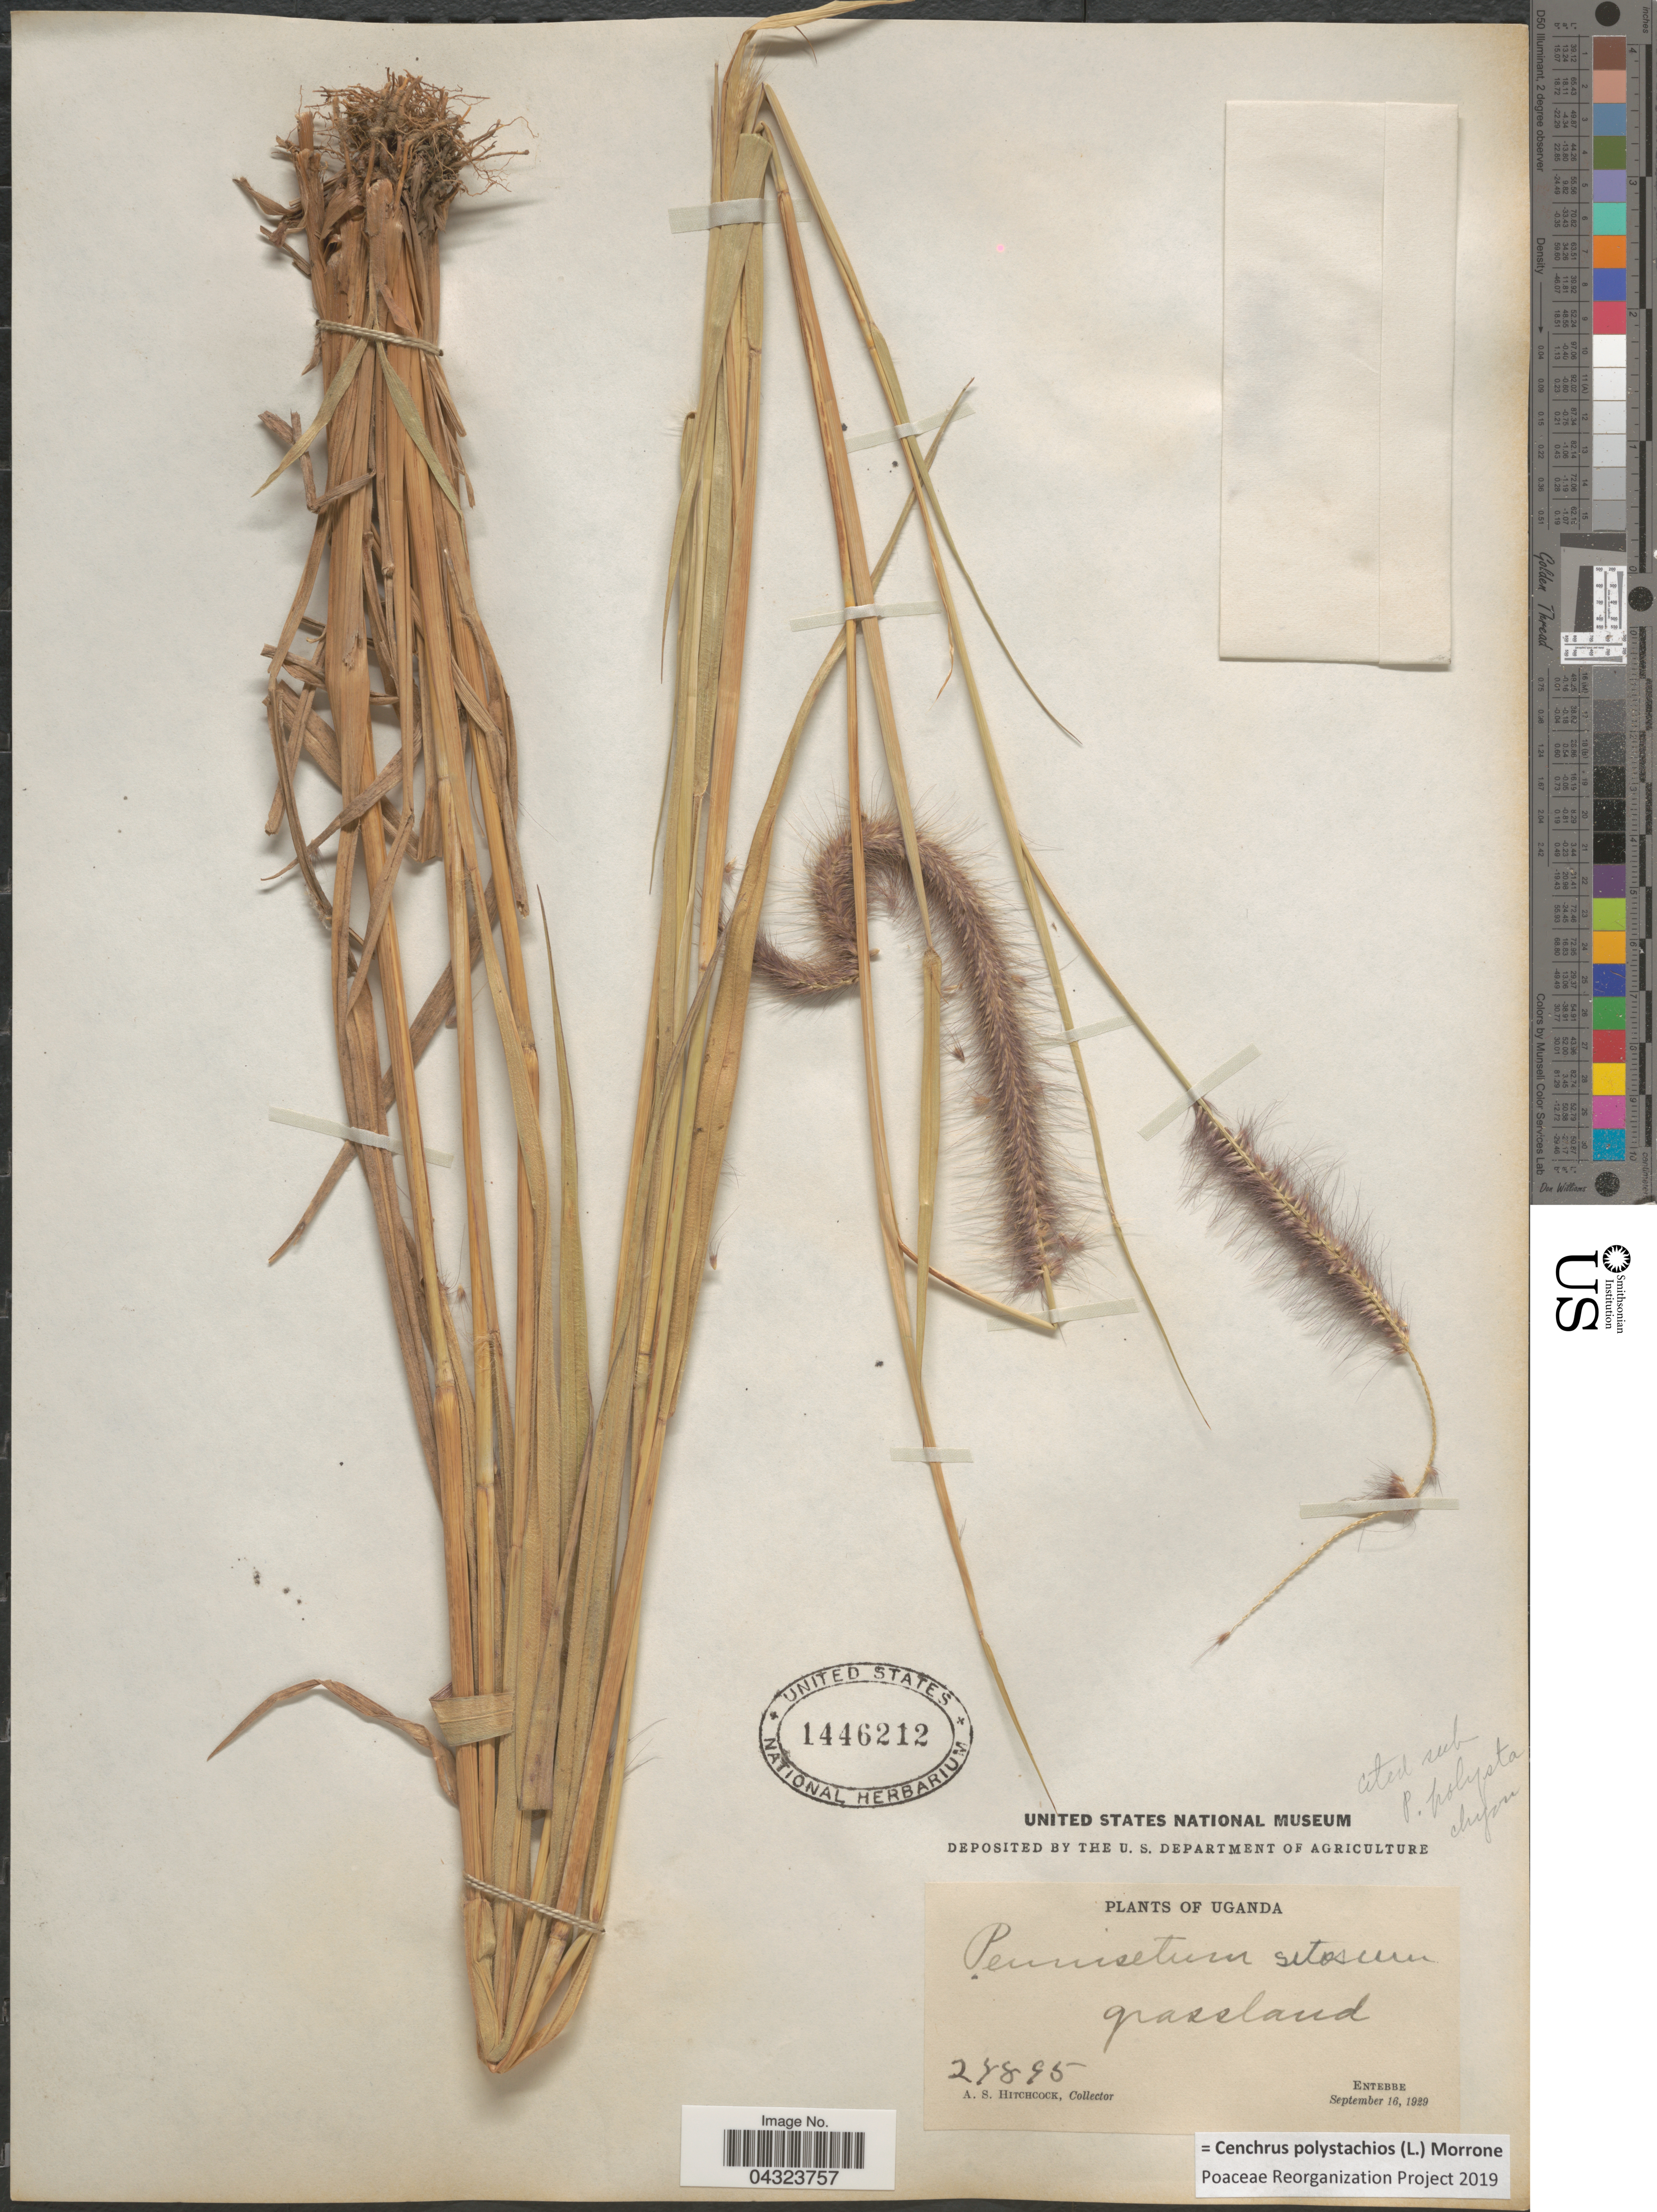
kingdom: Plantae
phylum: Tracheophyta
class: Liliopsida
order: Poales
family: Poaceae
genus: Cenchrus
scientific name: Cenchrus polystachios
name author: (L.) Morrone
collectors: A. S. Hitchcock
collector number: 24895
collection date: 1929-09-16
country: Uganda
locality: Entebbe.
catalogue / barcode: US 1446212